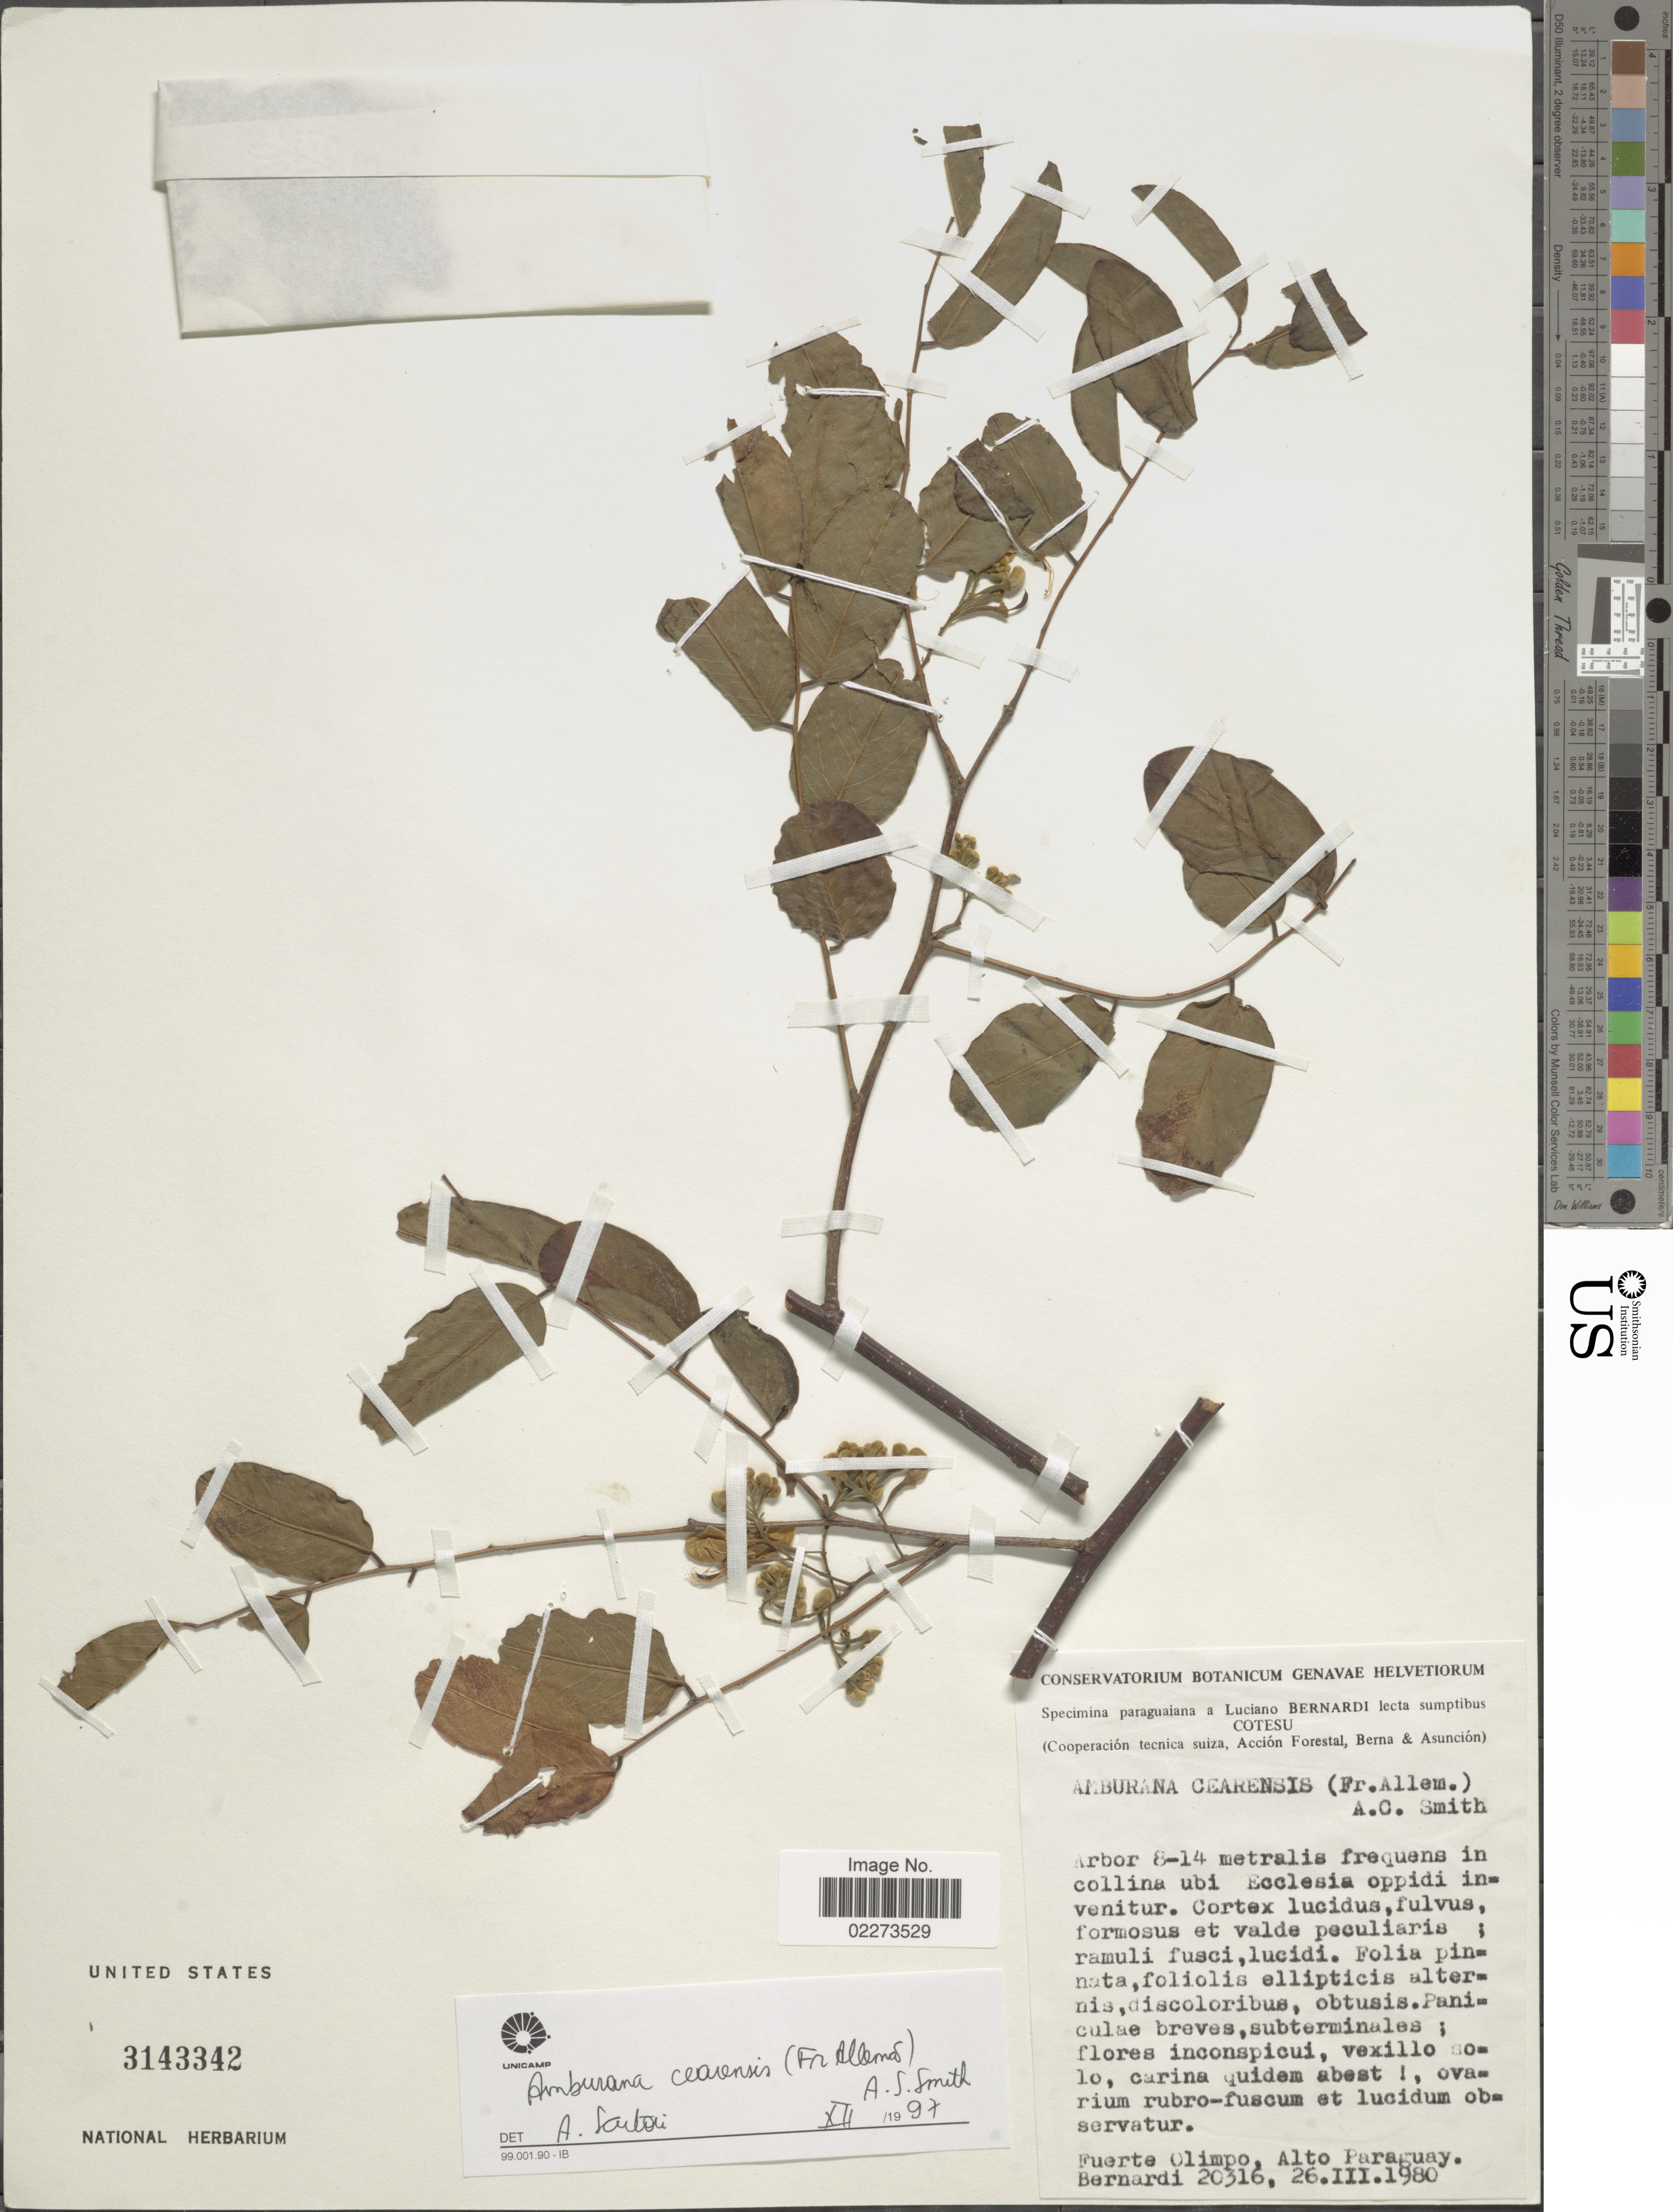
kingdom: Plantae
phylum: Tracheophyta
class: Magnoliopsida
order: Fabales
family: Fabaceae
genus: Amburana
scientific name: Amburana cearensis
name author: (Allemão) A.C. Sm.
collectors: L. Bernardi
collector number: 20316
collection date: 1980-03-26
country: Paraguay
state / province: Alto Paraguay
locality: Puerte Olimp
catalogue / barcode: US 3143342